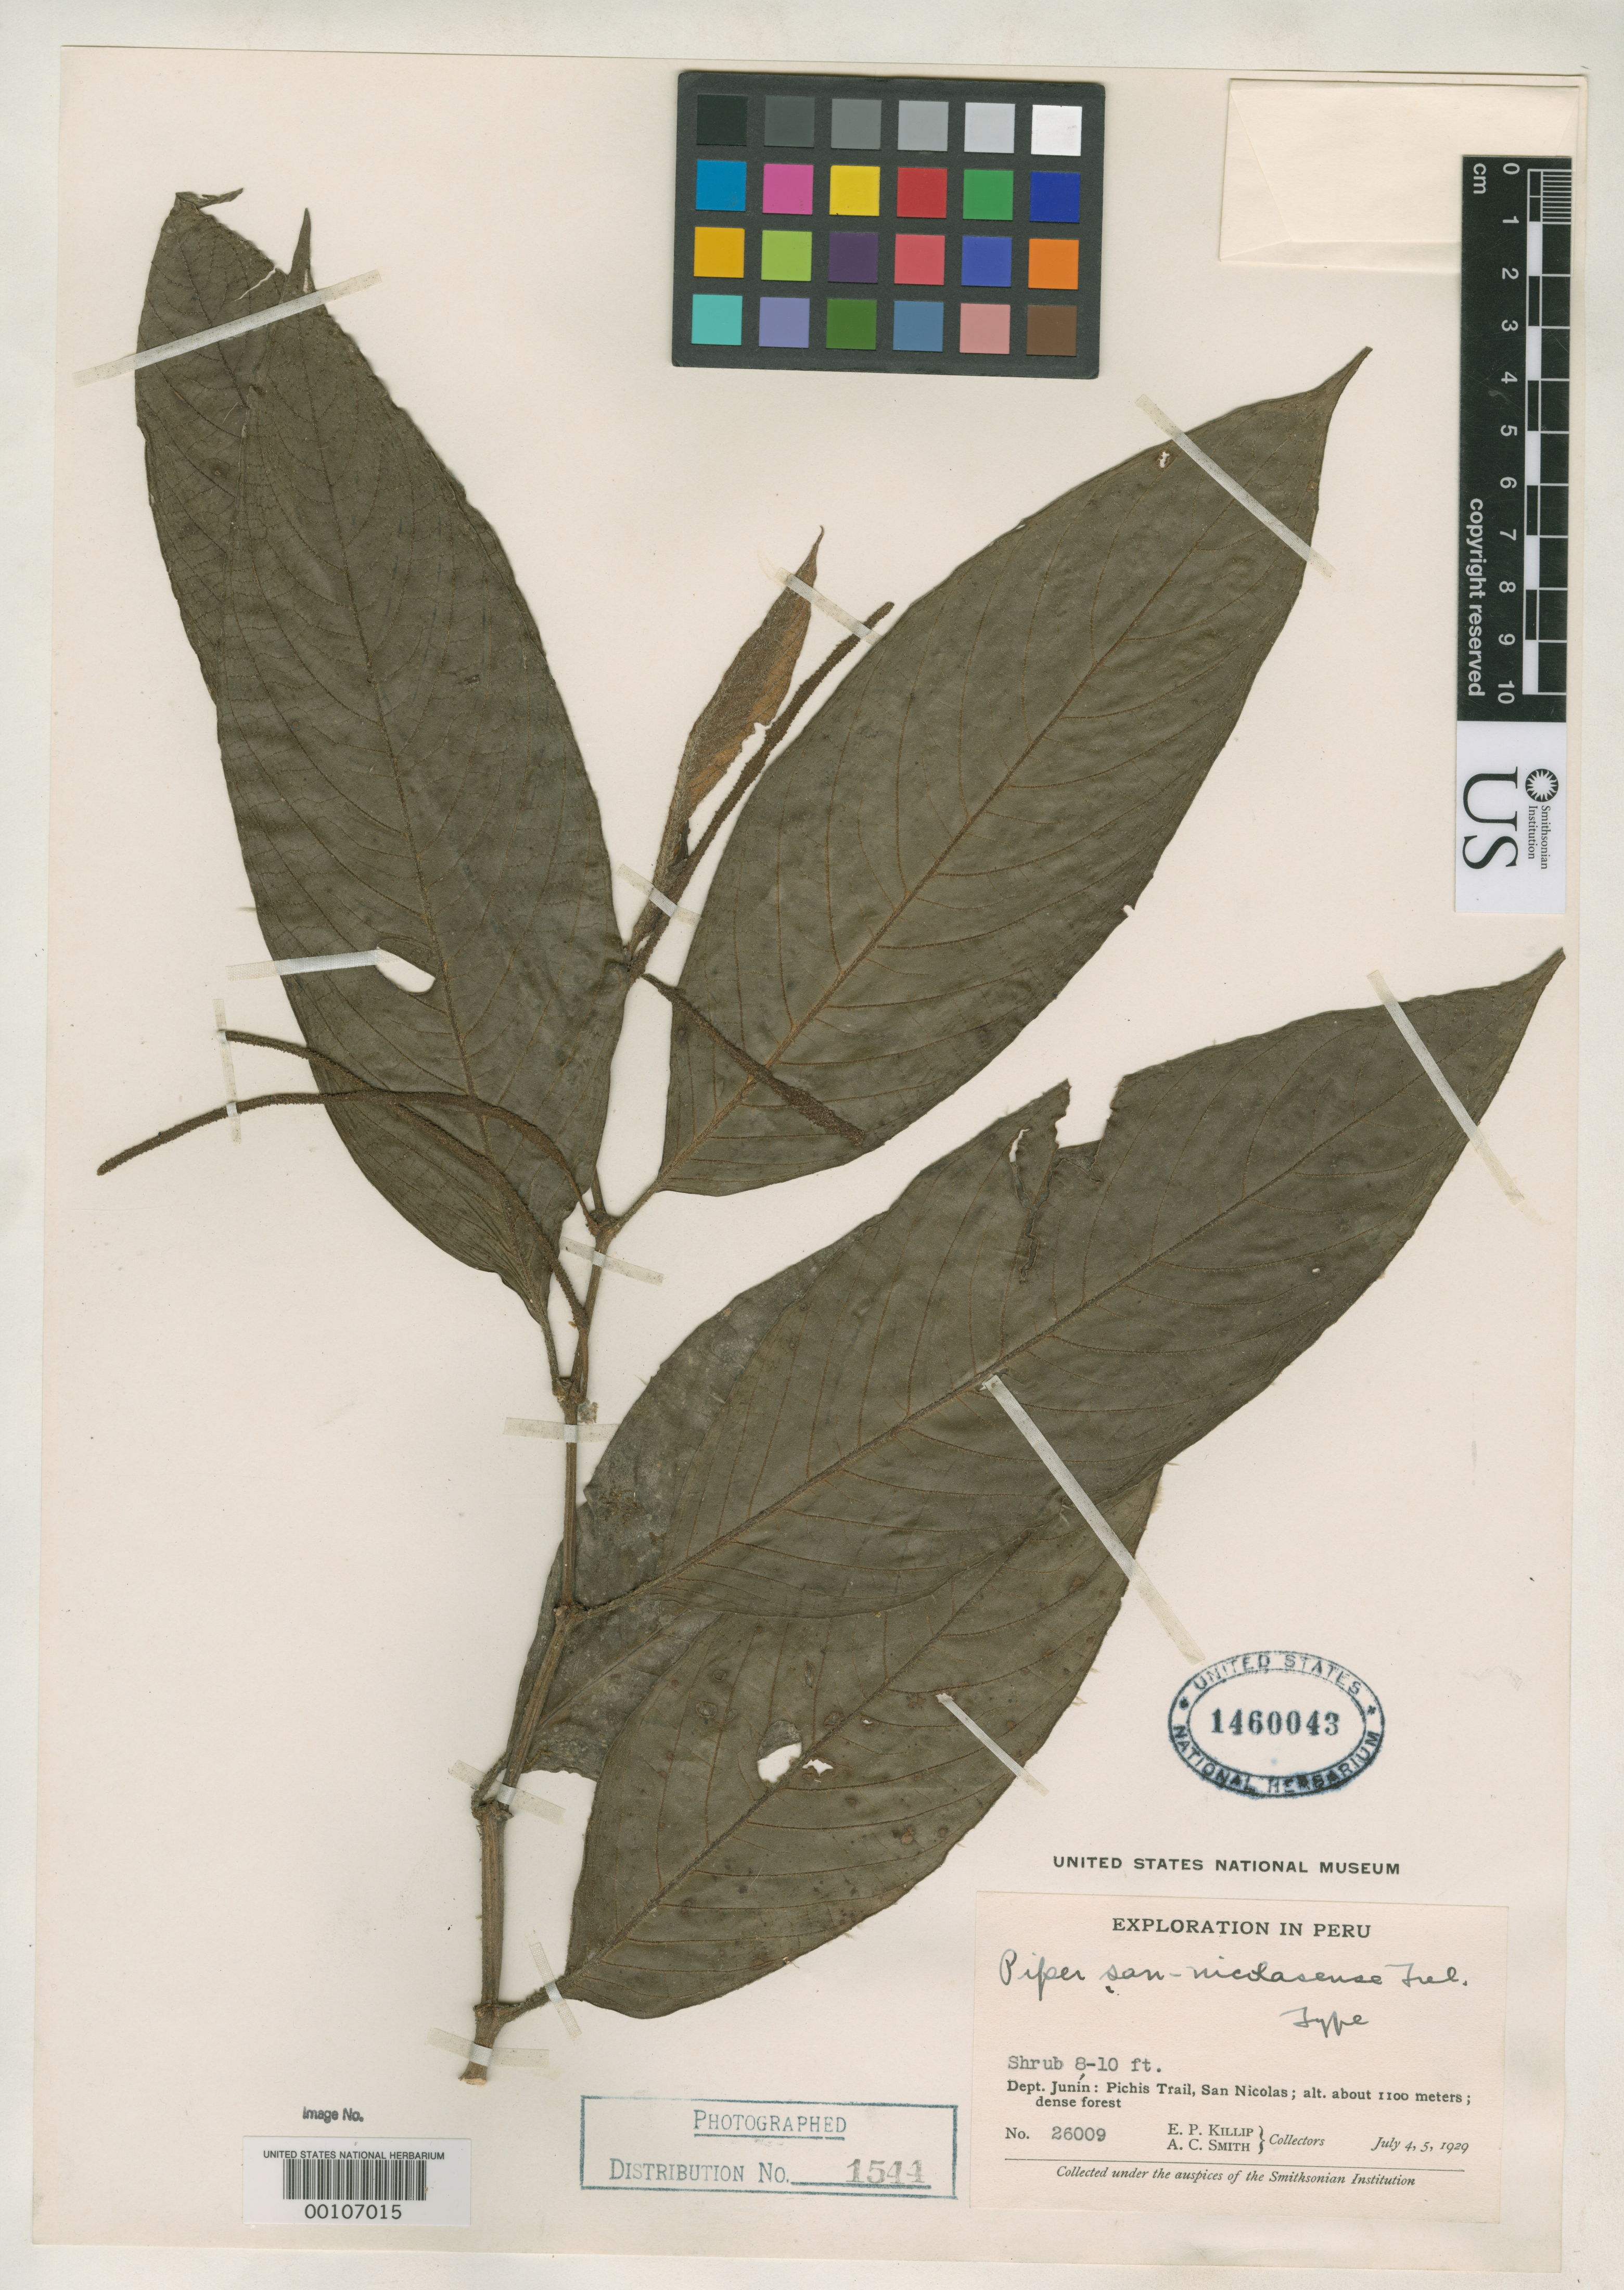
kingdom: Plantae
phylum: Tracheophyta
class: Magnoliopsida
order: Piperales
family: Piperaceae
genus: Piper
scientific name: Piper san-nicolasense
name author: Trel. in J.F. Macbr.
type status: Holotype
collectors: E. P. Killip & A. C. Smith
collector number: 26009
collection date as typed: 04 Jul 1929 to 05 Jul 1929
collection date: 1929-07-04/1929-07-05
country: Peru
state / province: Junín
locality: Pichis Trail, San Nicolas.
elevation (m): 1100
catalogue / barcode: US 1460043